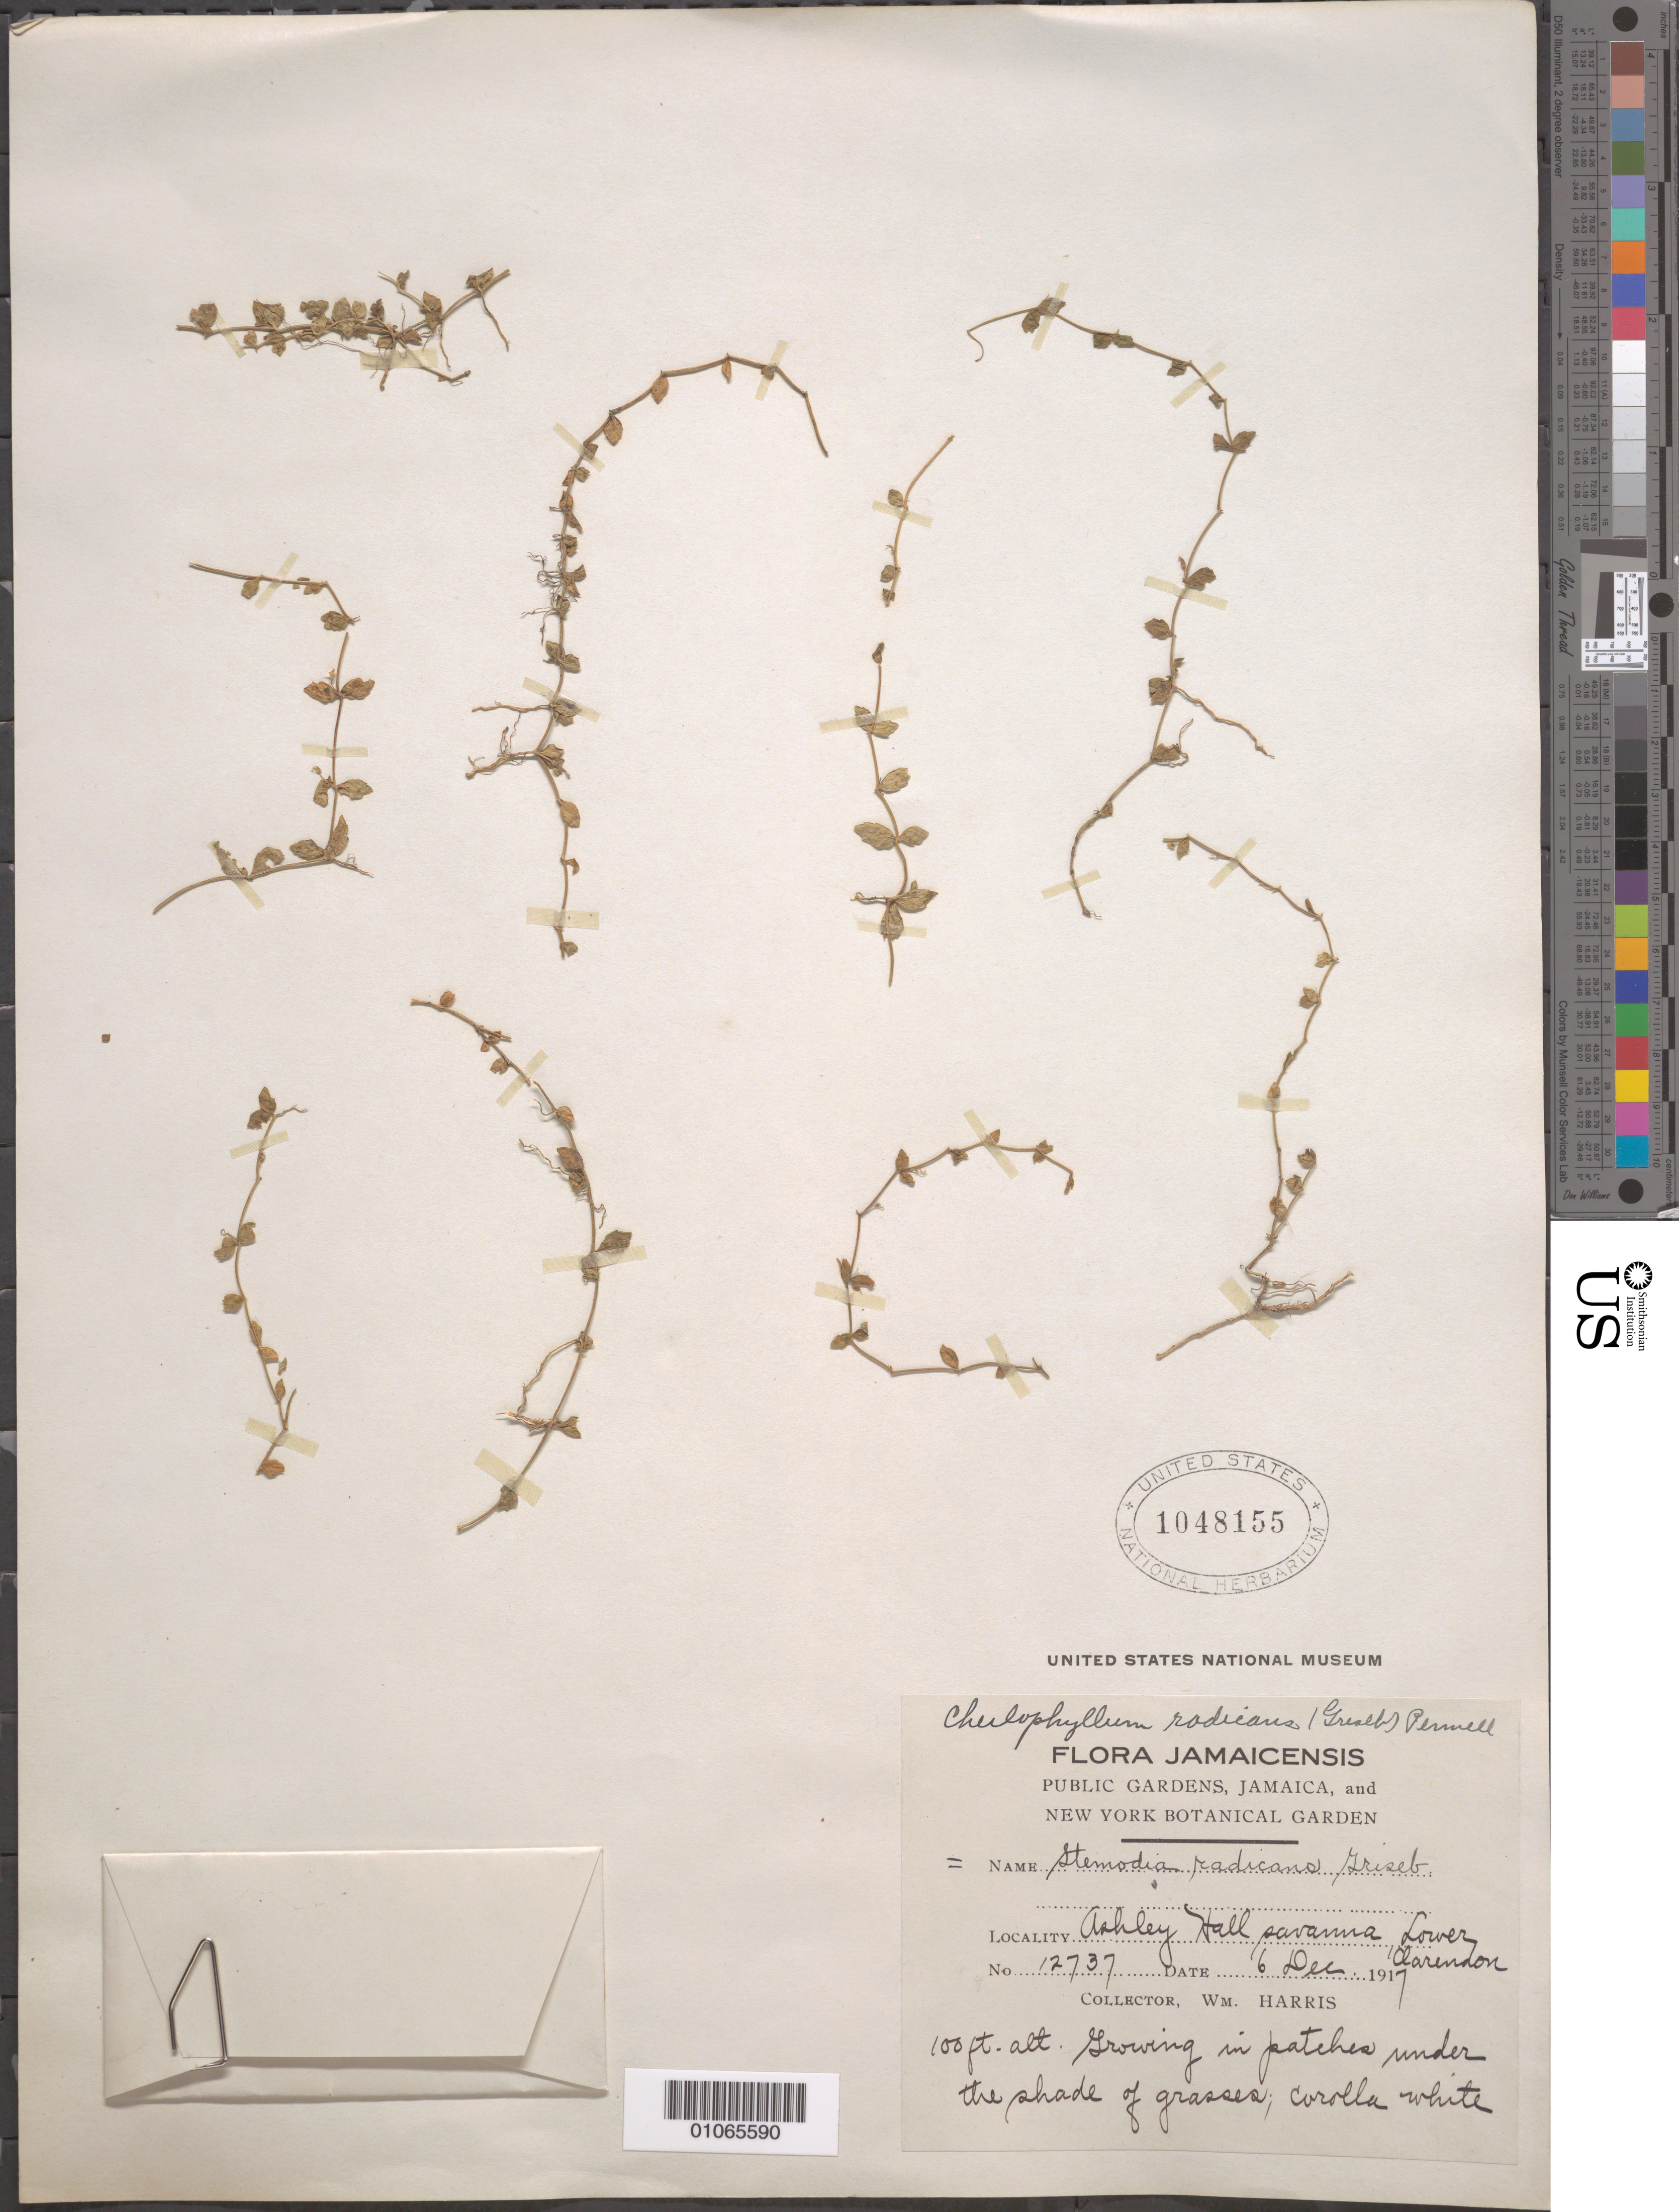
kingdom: Plantae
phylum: Tracheophyta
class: Magnoliopsida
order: Lamiales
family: Plantaginaceae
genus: Cheilophyllum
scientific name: Cheilophyllum radicans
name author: (Griseb.) Pennell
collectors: W. Harris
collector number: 12737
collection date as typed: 06 Dec 1917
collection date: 1917-12-06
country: Jamaica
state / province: Clarendon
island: Jamaica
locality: Ashley Hall savanna, Lower Clarendon. Growing in patches under the shade of grasses.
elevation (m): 30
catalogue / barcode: US 1048155